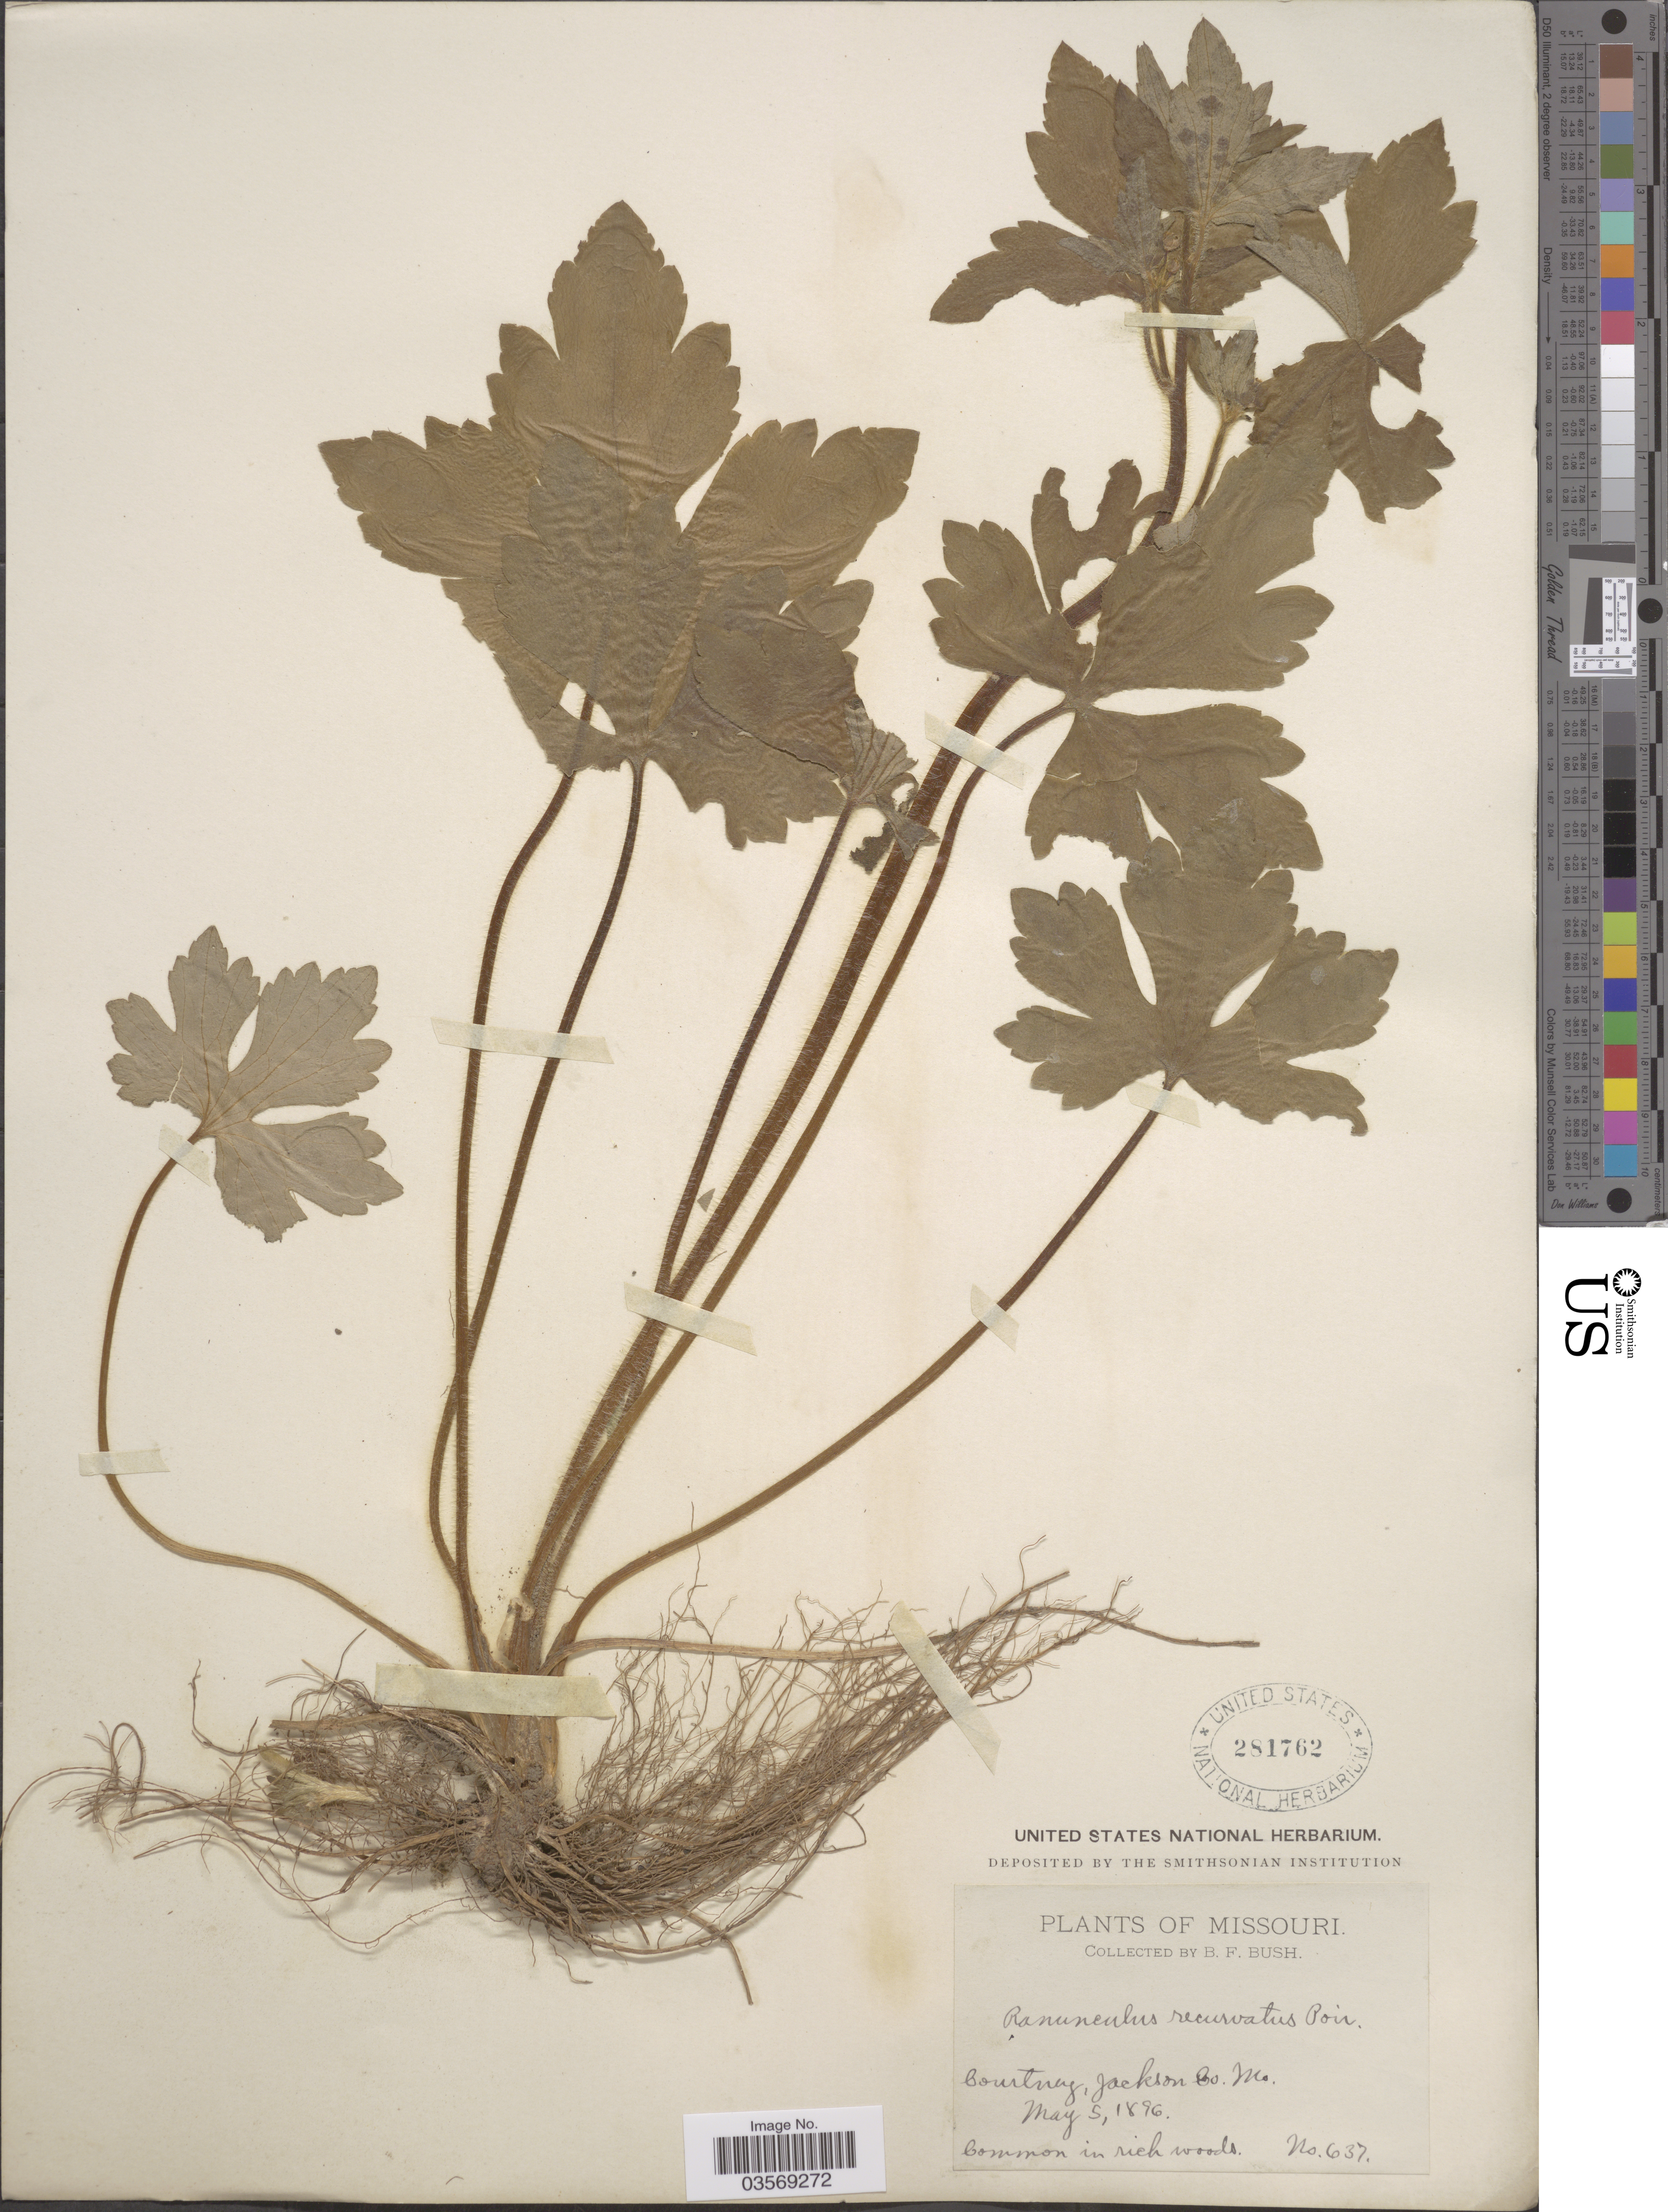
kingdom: Plantae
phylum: Tracheophyta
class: Magnoliopsida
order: Ranunculales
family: Ranunculaceae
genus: Ranunculus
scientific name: Ranunculus recurvatus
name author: Poir.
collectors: B. F. Bush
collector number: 637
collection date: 1896-05-05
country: United States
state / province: Missouri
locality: Courtney, Jackson Co.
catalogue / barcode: US 281762